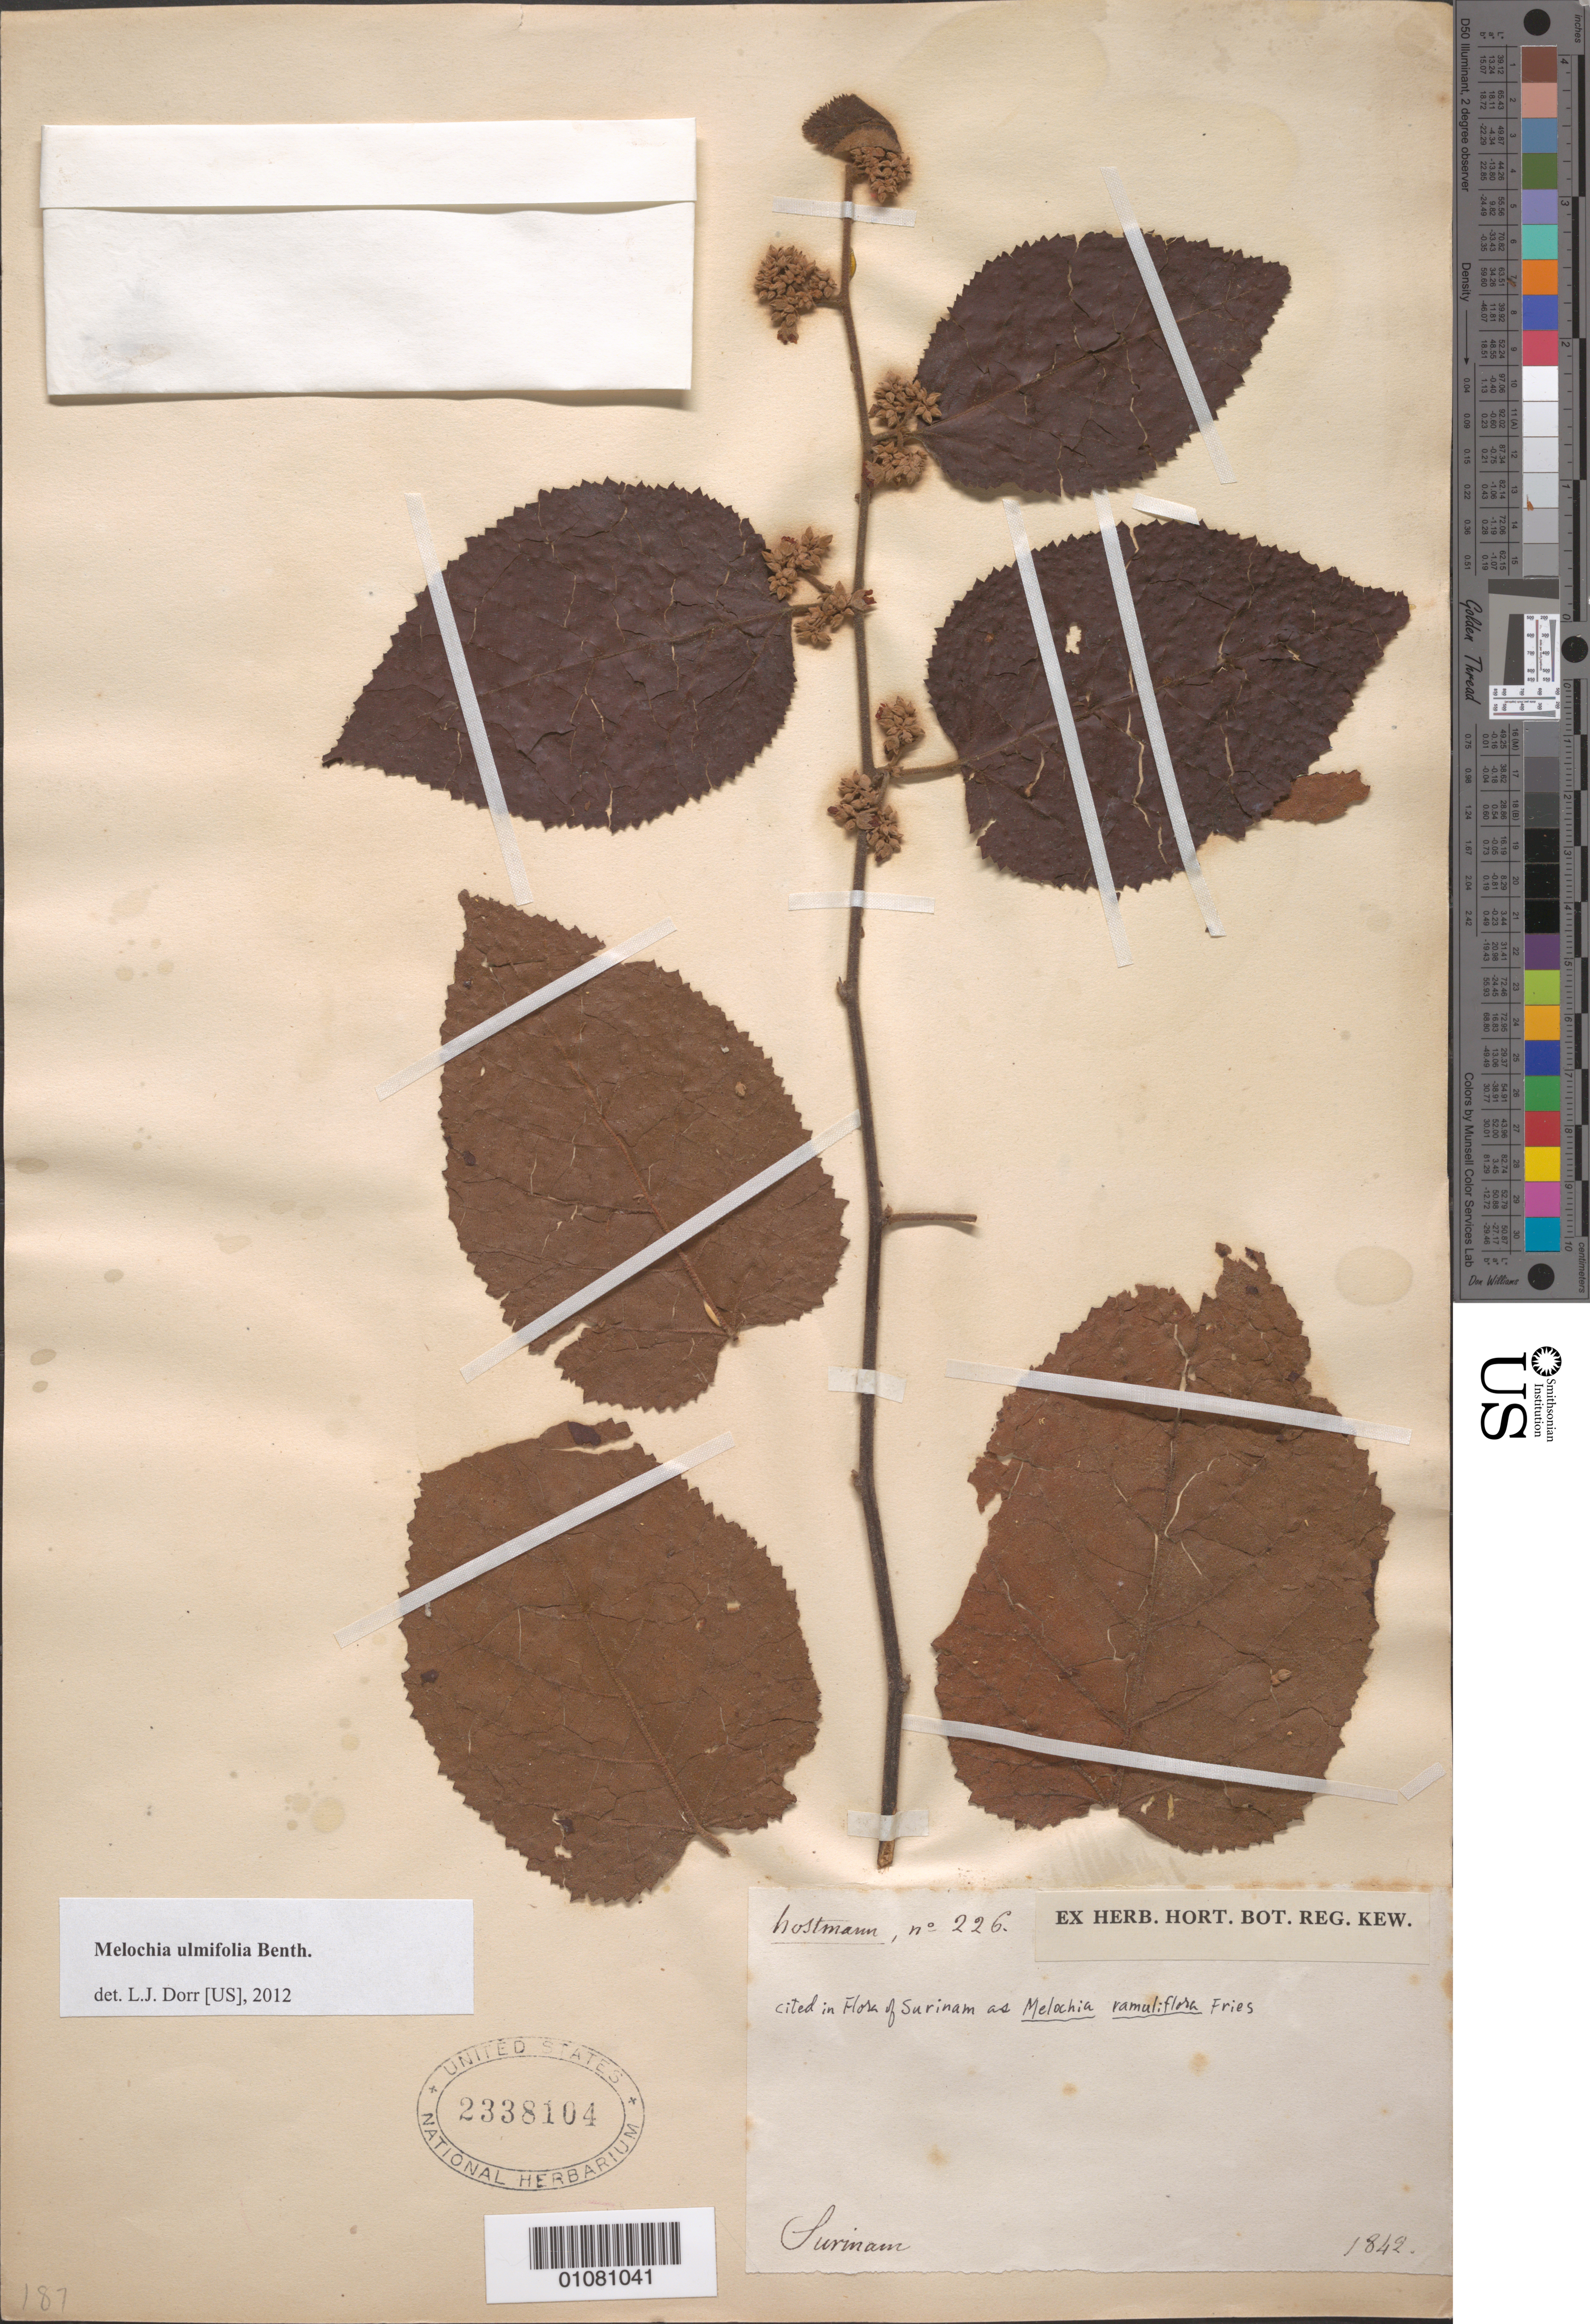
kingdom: Plantae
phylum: Tracheophyta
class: Magnoliopsida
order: Malvales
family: Malvaceae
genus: Melochia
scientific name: Melochia ulmifolia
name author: Benth.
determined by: Dorr, L. J., (BOT), Smithsonian Institution - National Museum of Natural History (UNITED STATES)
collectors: F. Hostmann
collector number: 226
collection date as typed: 1842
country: Suriname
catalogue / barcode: US 2338104